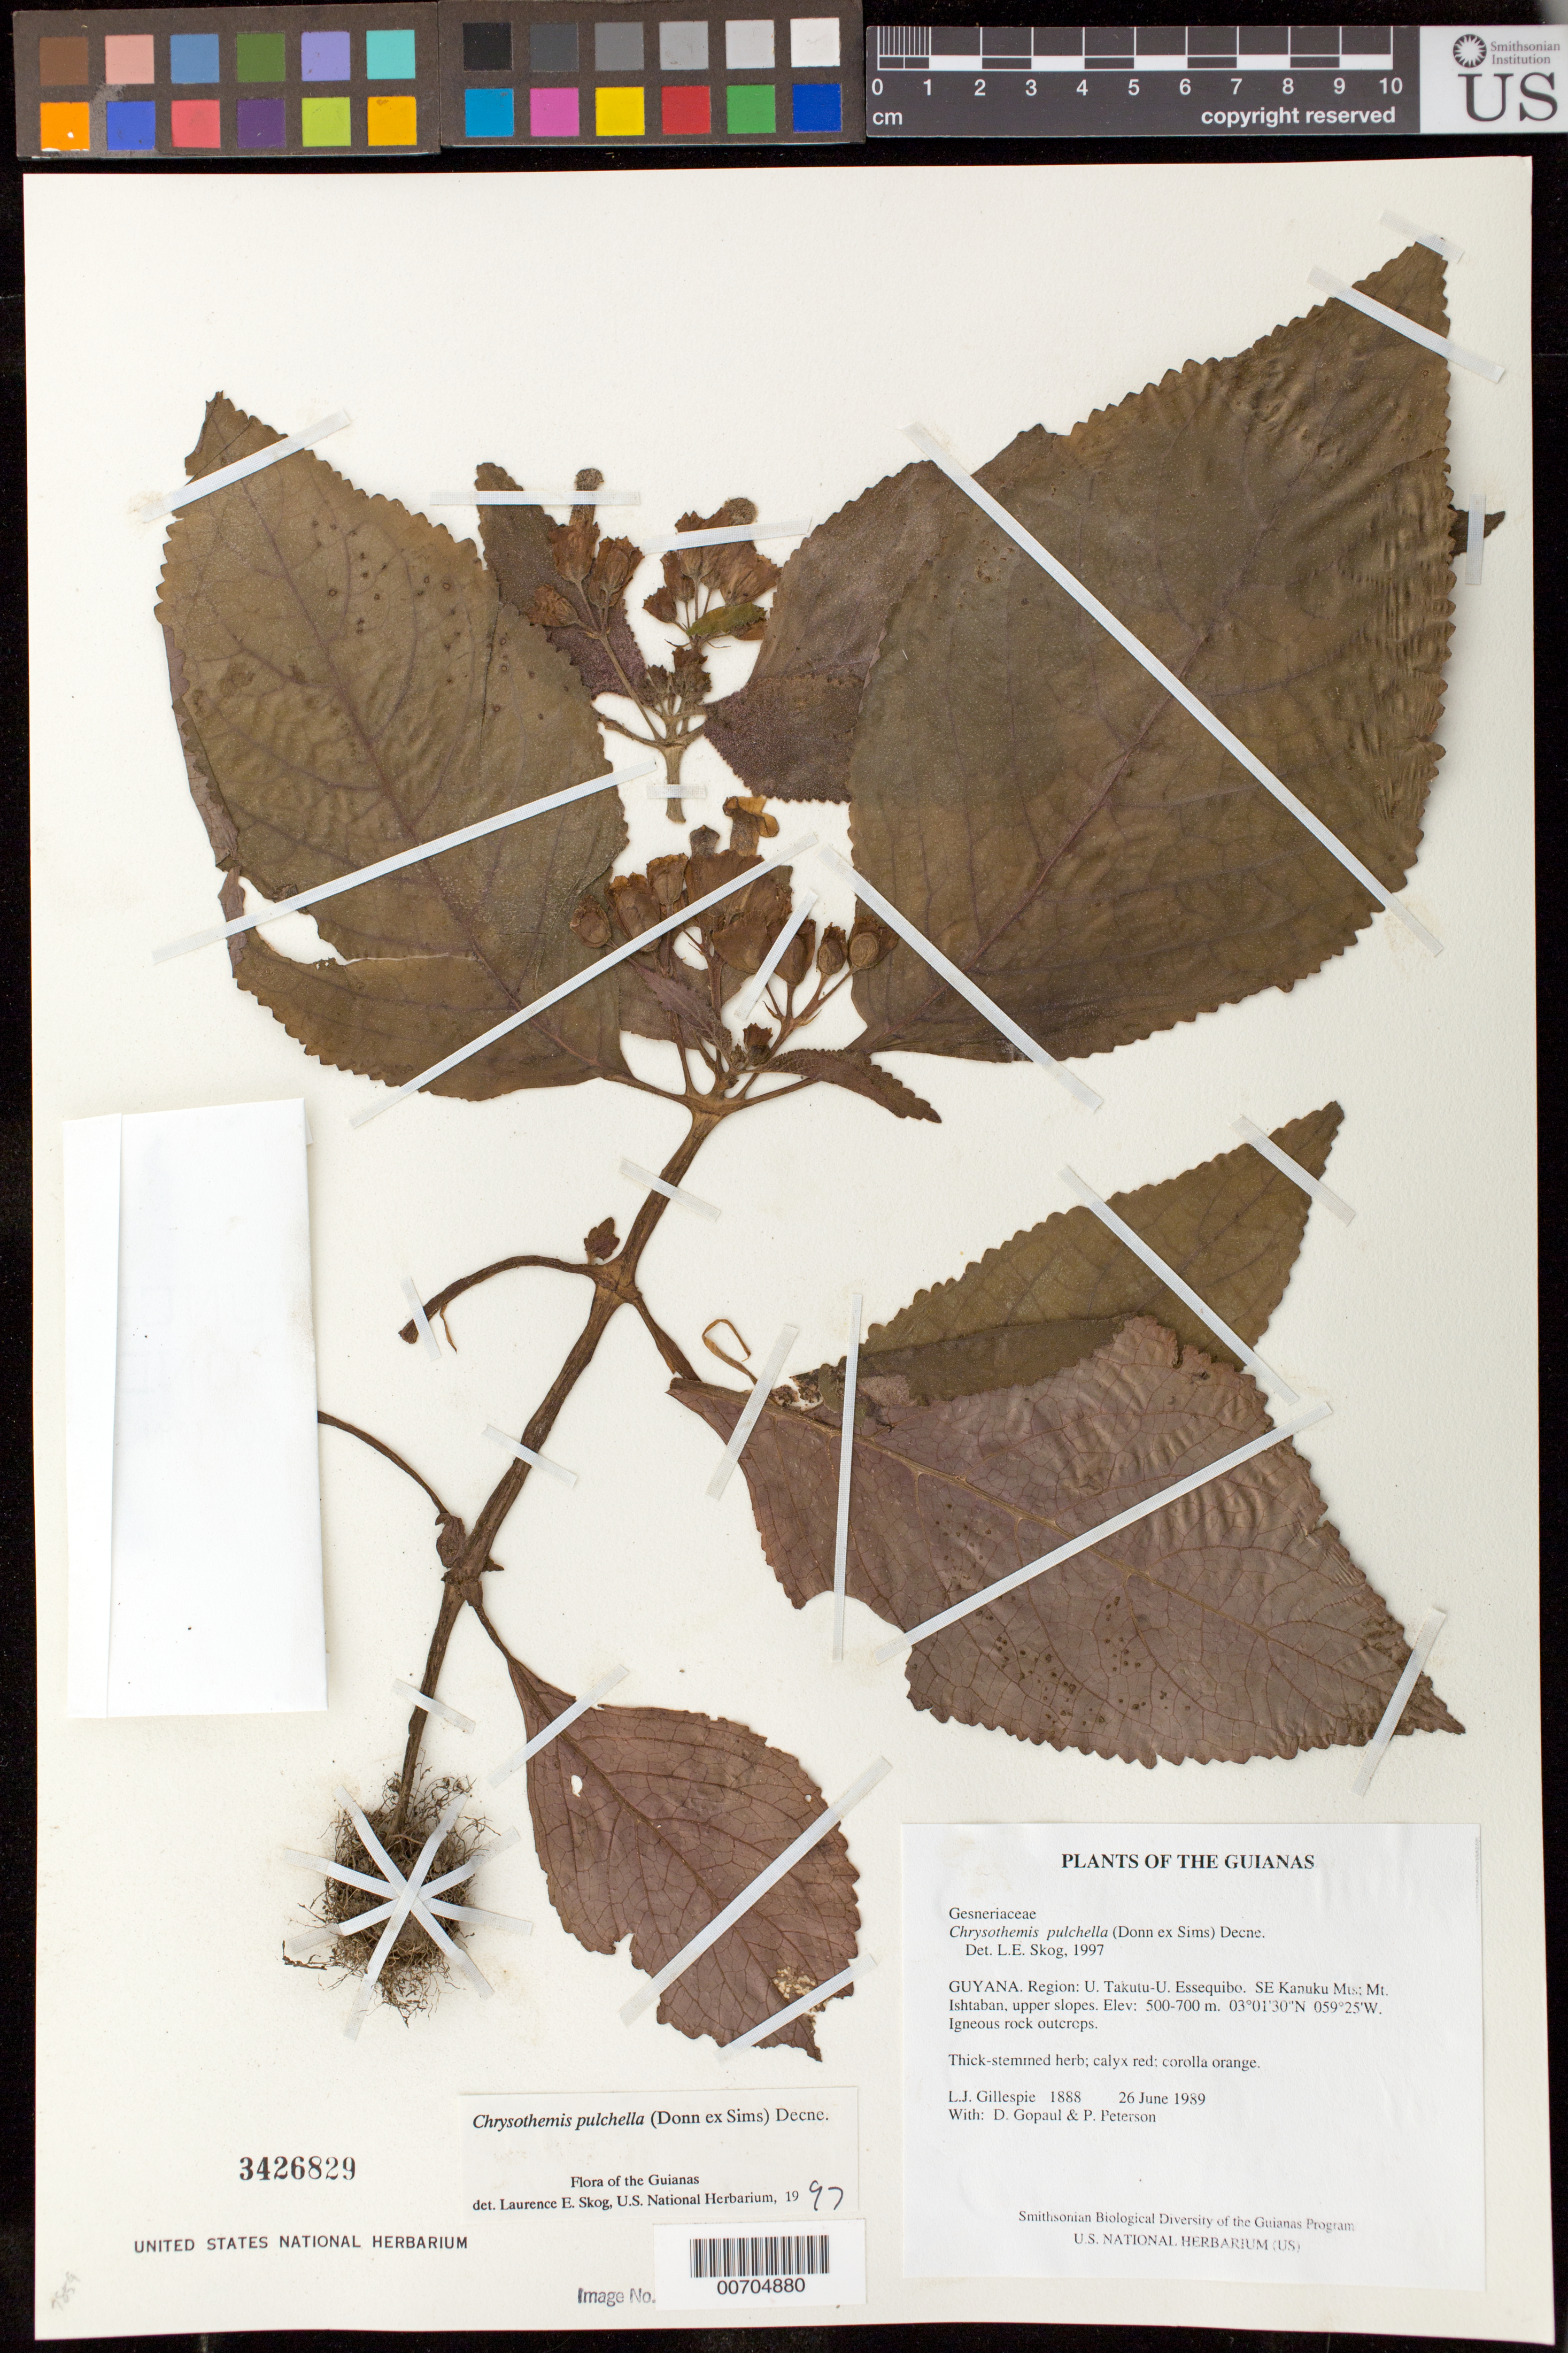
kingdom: Plantae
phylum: Tracheophyta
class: Magnoliopsida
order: Lamiales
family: Gesneriaceae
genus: Chrysothemis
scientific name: Chrysothemis pulchella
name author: (Donn ex Sims) Decne.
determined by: Skog, Laurence E.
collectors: L. J. Gillespie, D. Gopaul & P. M. Peterson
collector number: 1888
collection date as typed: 26 Jun 1989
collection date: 1989-06-26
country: Guyana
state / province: U. Takutu-U. Essequibo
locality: SE Kanuku Mts; Mt. Ishtaban, upper slopes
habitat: Igneous rock outcrops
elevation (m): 500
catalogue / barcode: US 3426829